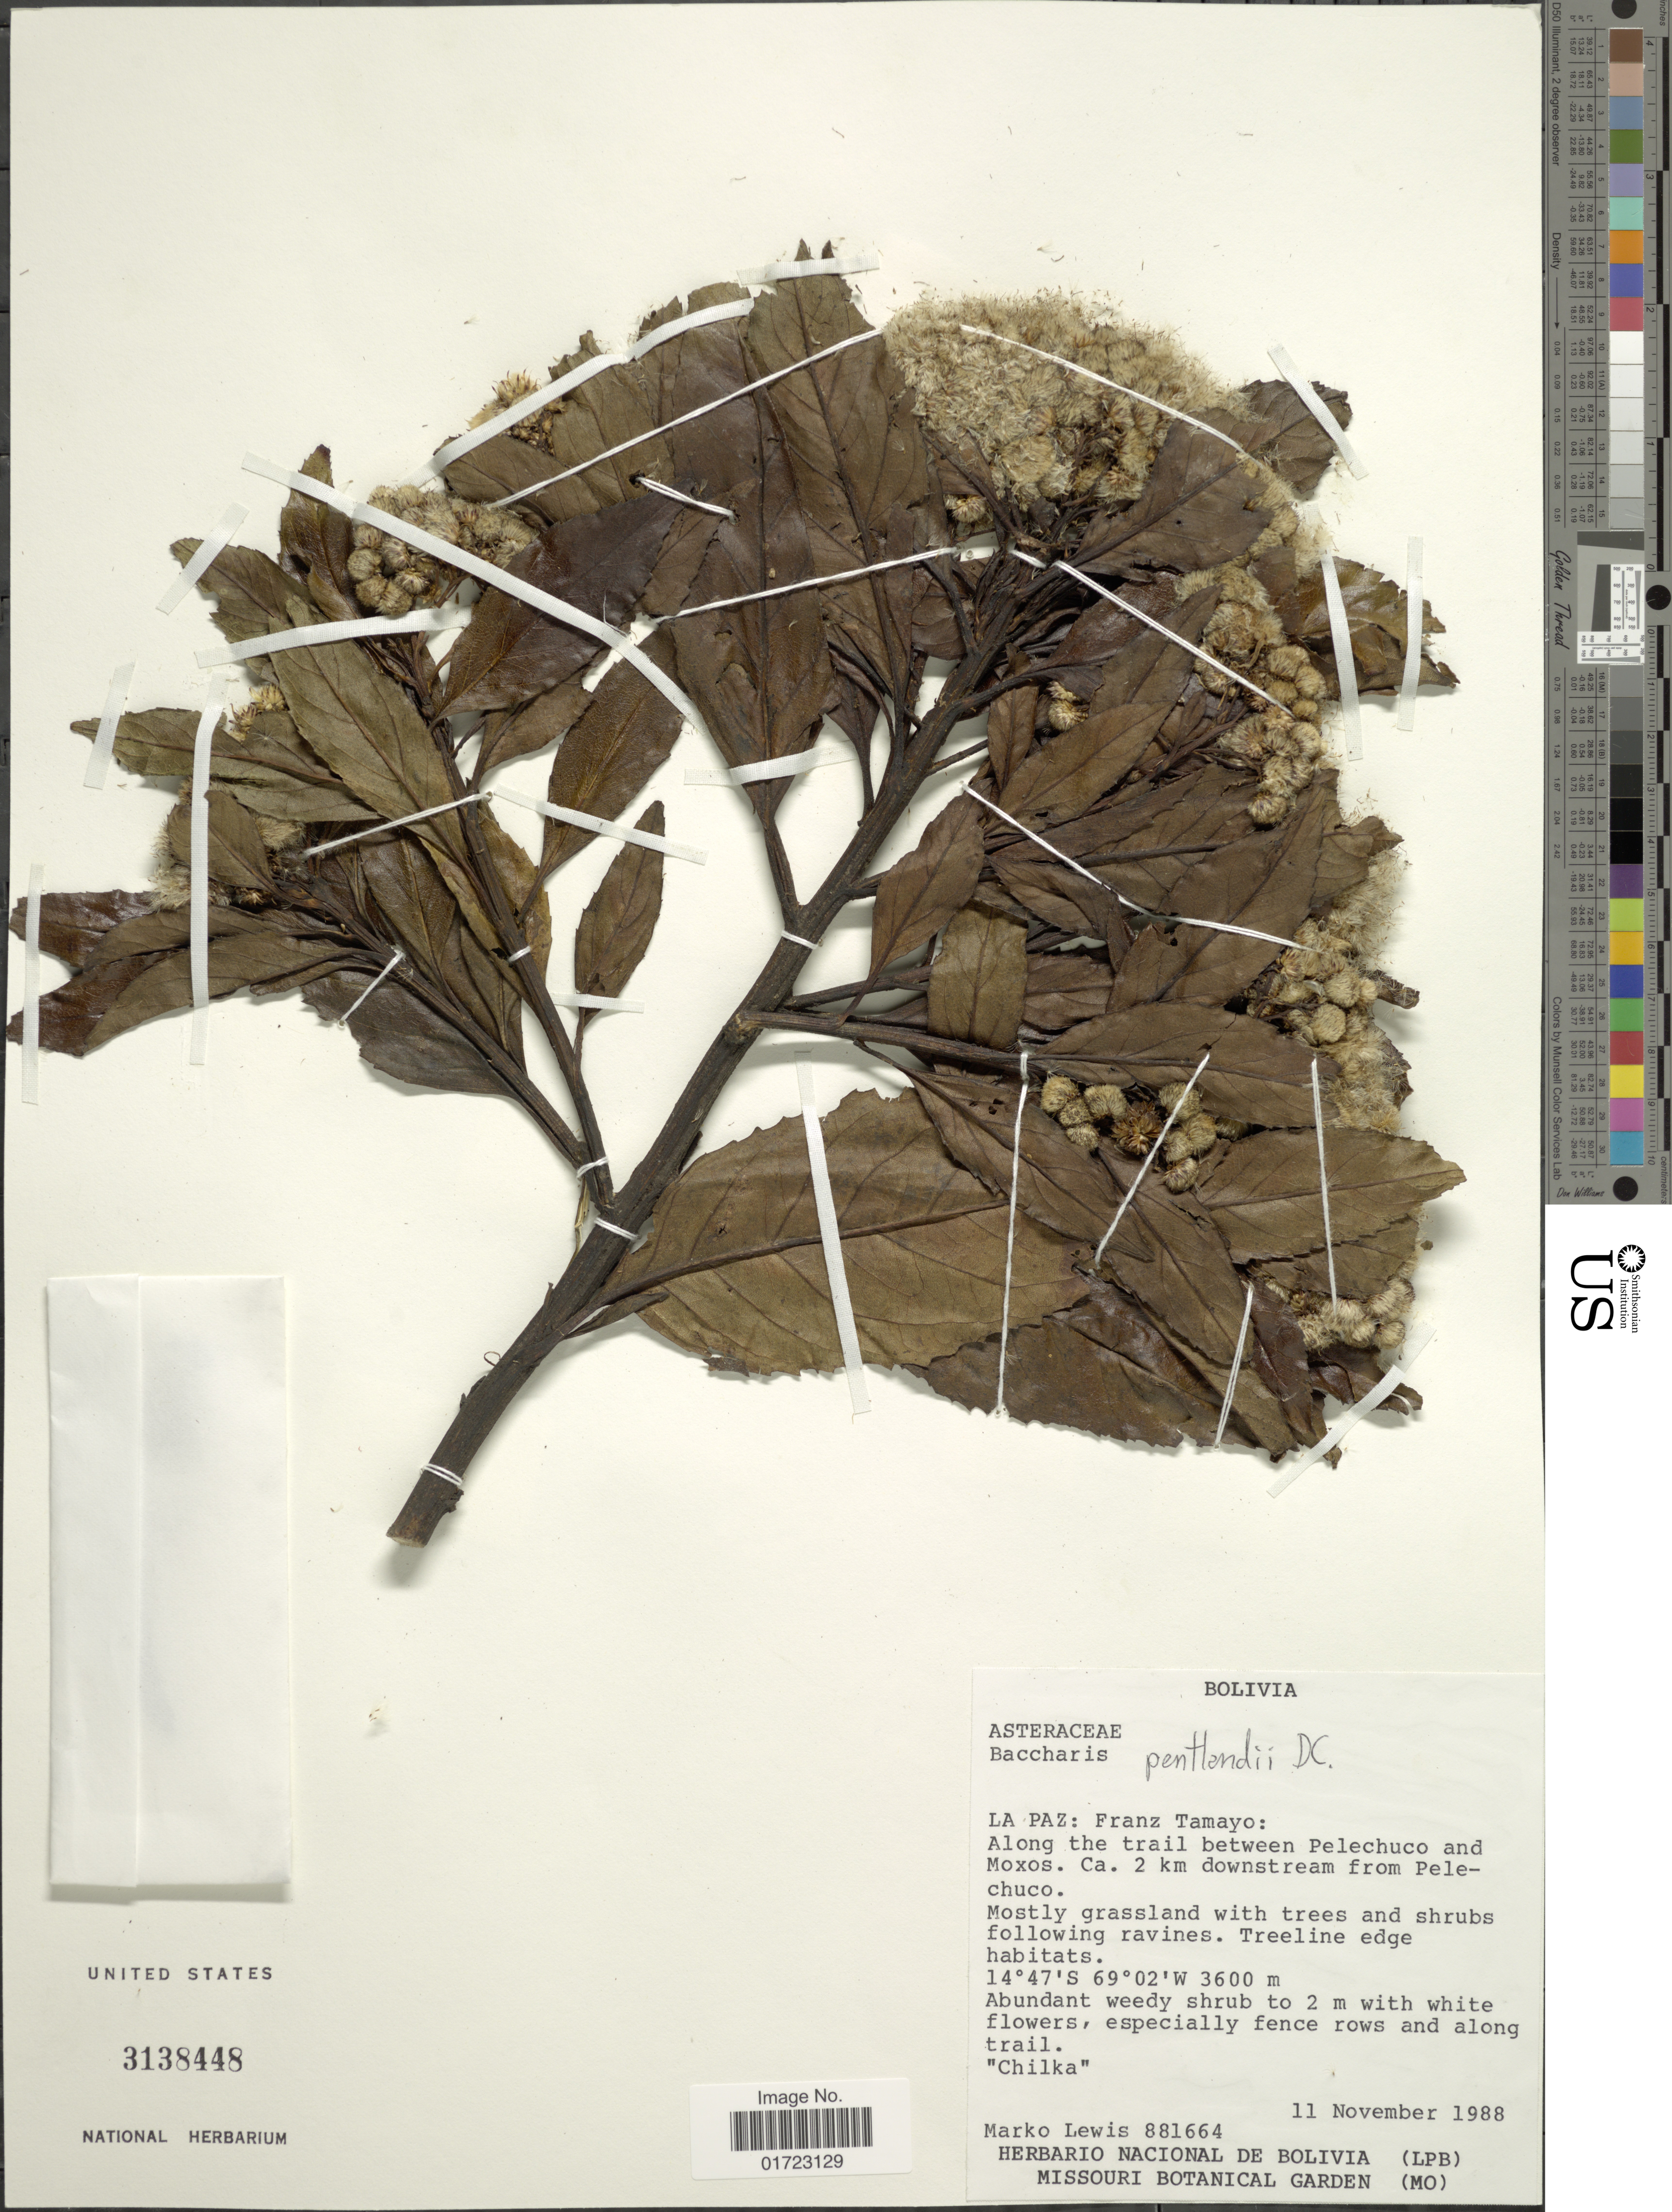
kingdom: Plantae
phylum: Tracheophyta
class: Magnoliopsida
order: Asterales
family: Asteraceae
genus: Baccharis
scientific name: Baccharis pentlandii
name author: DC.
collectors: M. A. Lewis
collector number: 881664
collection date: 1988-11-11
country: Bolivia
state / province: La Paz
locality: Franz Tamayo: Along trail between Pelechuco and Moxs. Ca. 2 km downstream from Pelechuco.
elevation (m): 36900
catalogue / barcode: US 3138448